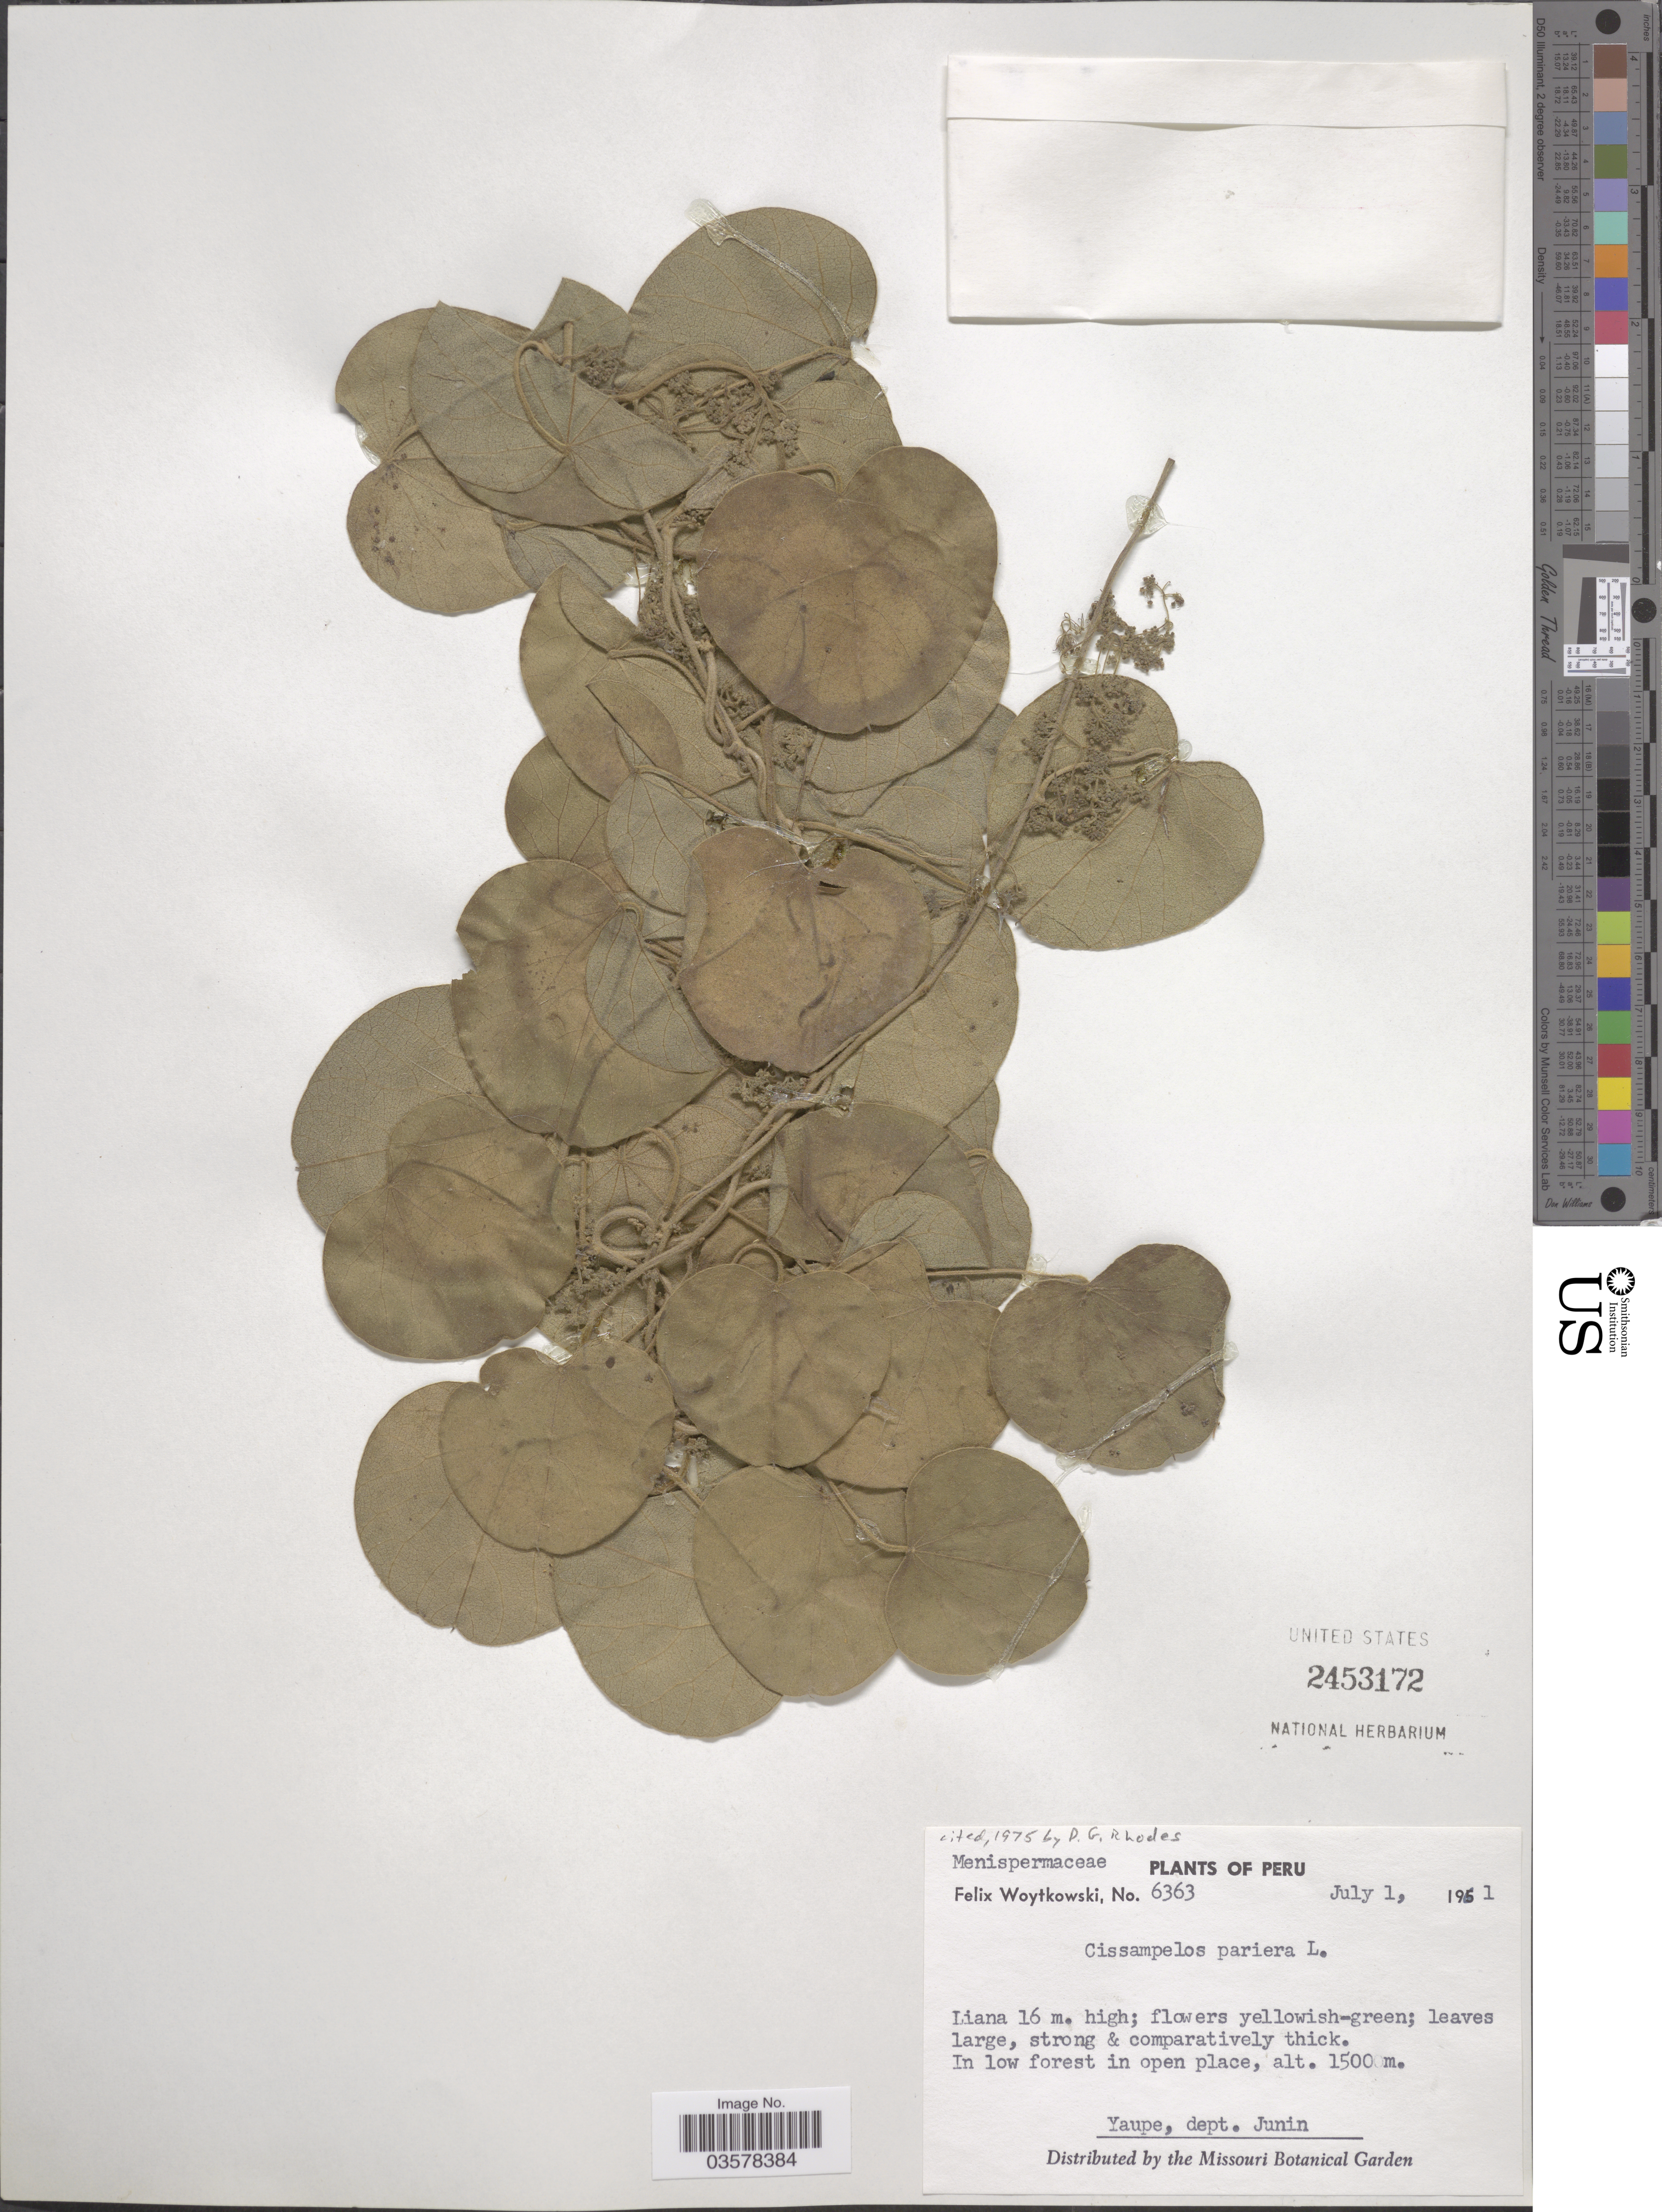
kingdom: Plantae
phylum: Tracheophyta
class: Magnoliopsida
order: Ranunculales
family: Menispermaceae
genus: Cissampelos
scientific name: Cissampelos pareira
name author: L.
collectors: F. Woytkowski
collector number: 6363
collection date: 1961-07-01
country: Peru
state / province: Junín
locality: Yaupe, dept. Junin.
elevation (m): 15000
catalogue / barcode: US 2453172